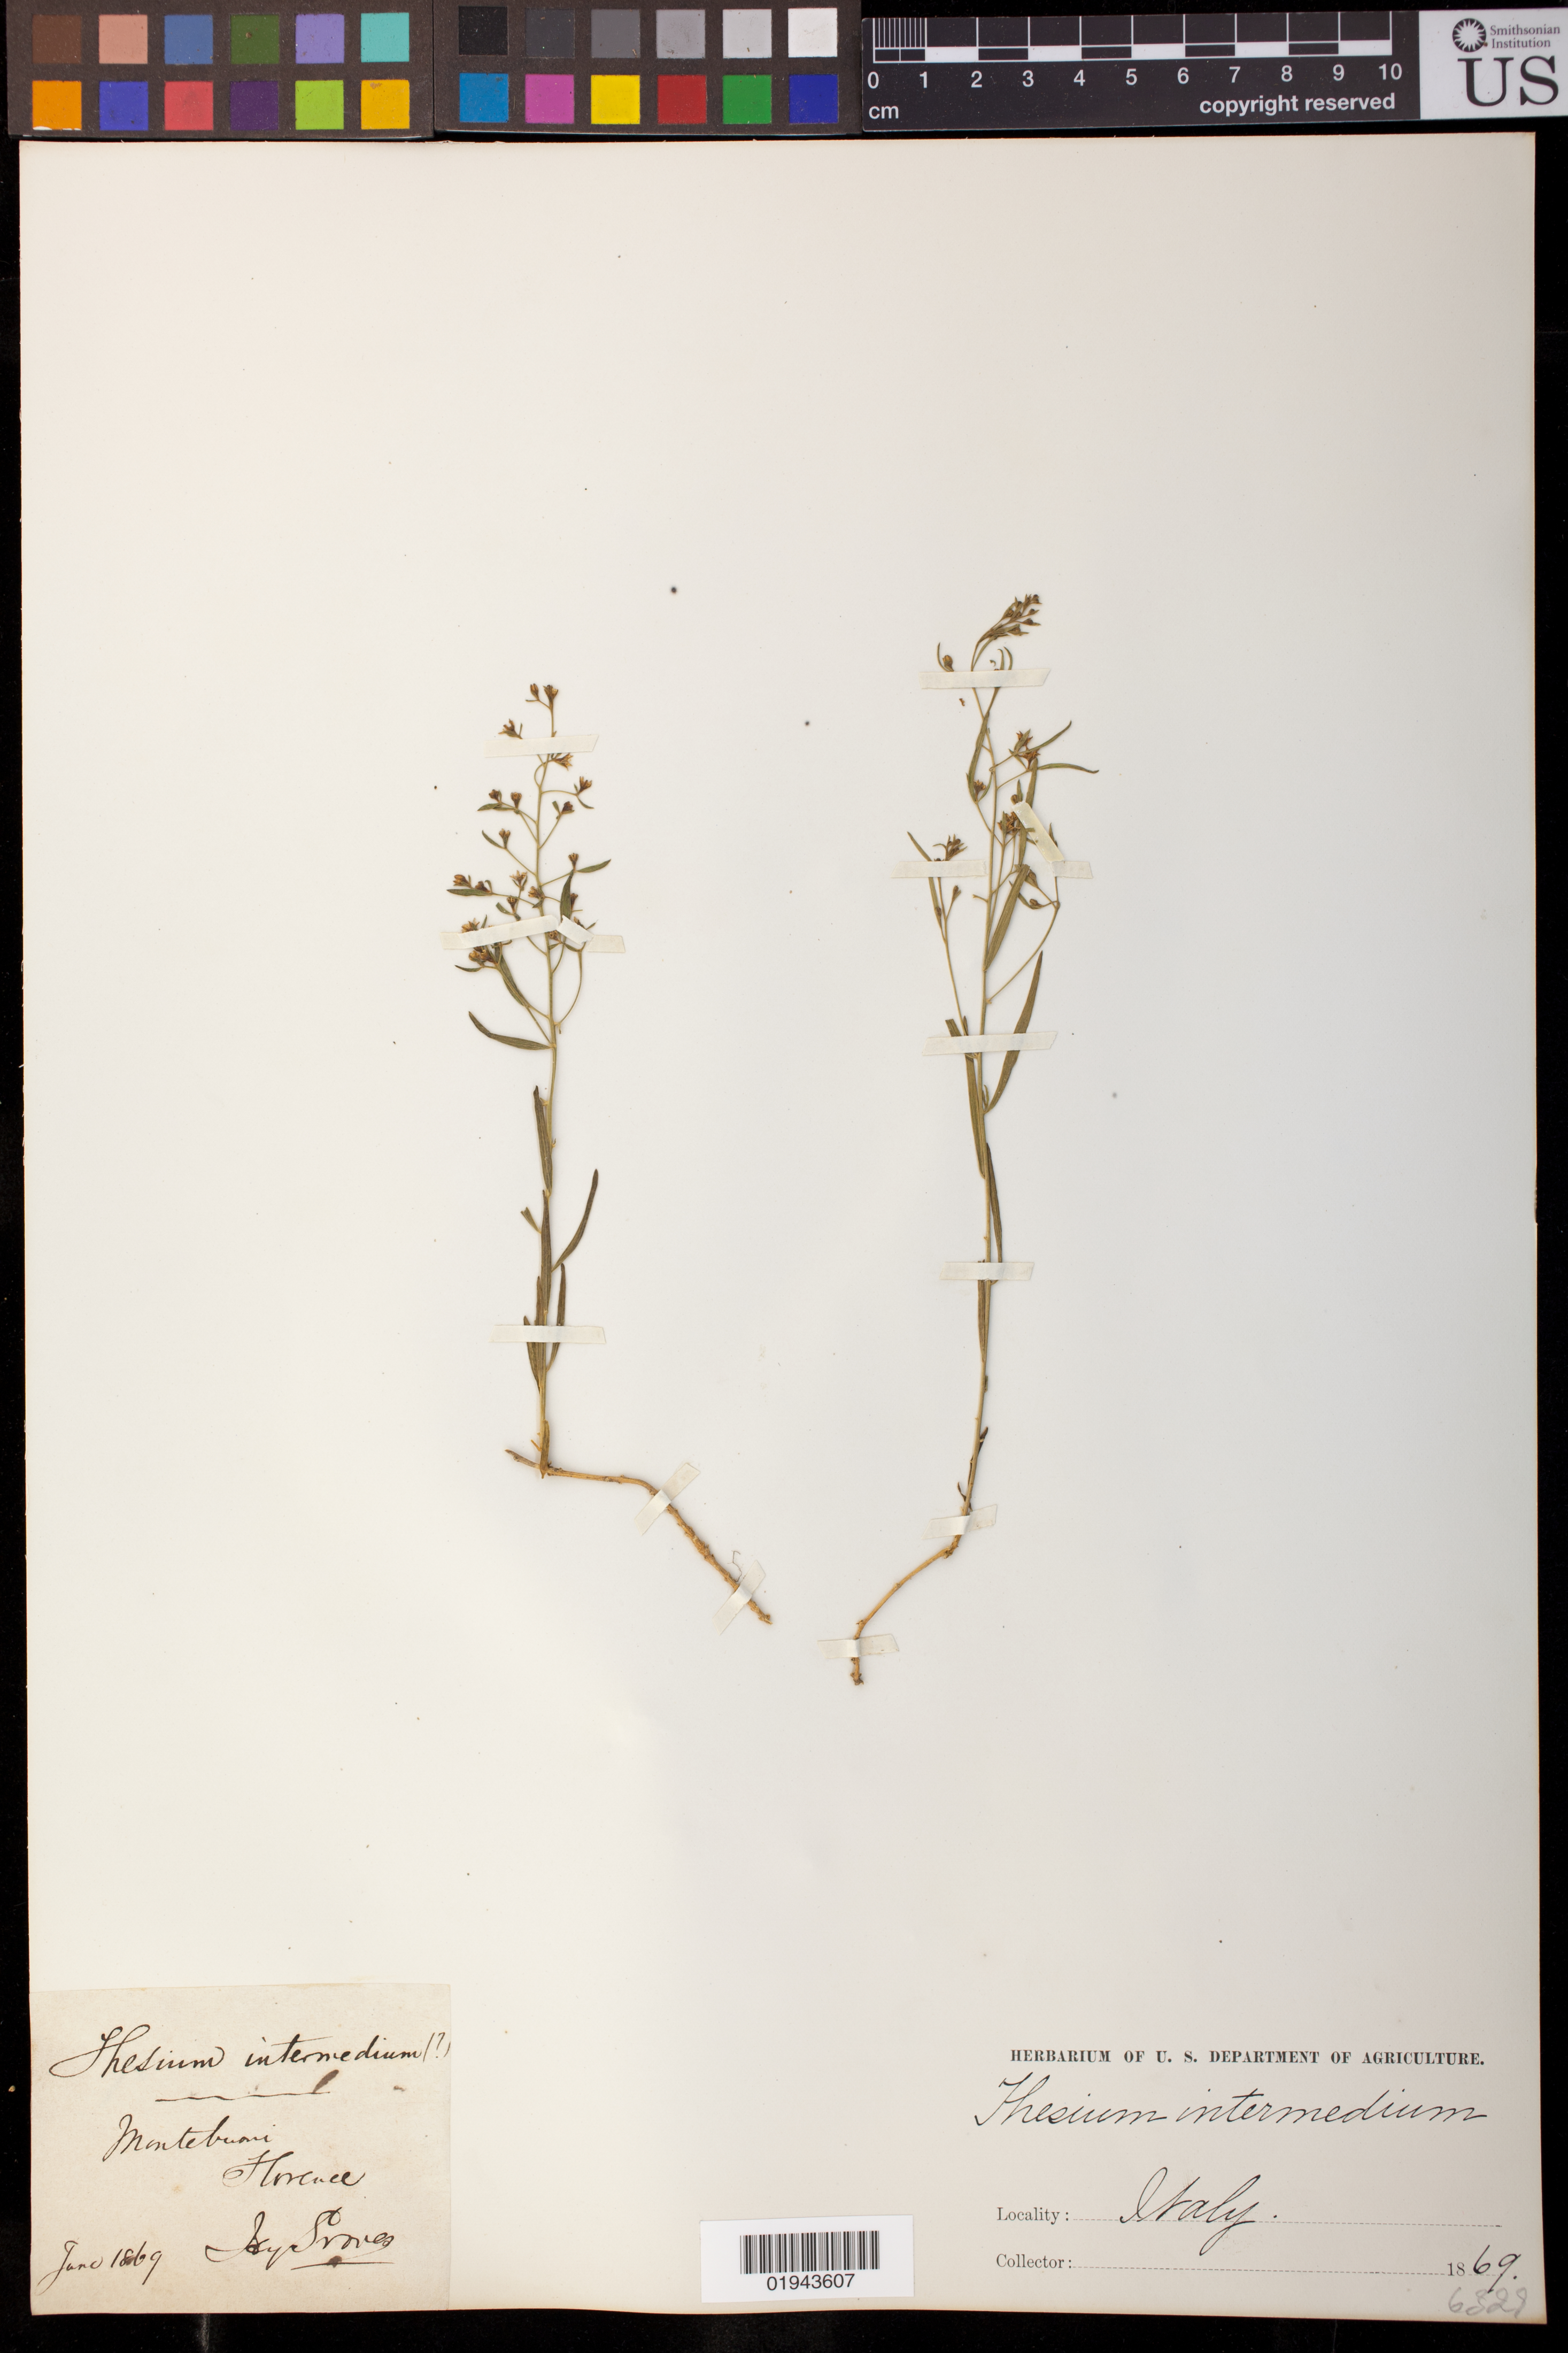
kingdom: Plantae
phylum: Tracheophyta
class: Magnoliopsida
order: Santalales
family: Thesiaceae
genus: Thesium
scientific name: Thesium intermedium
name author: Schrad.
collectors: J. Groves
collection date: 1869-06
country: Italy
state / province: Tuscany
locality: Montebuori, Florence